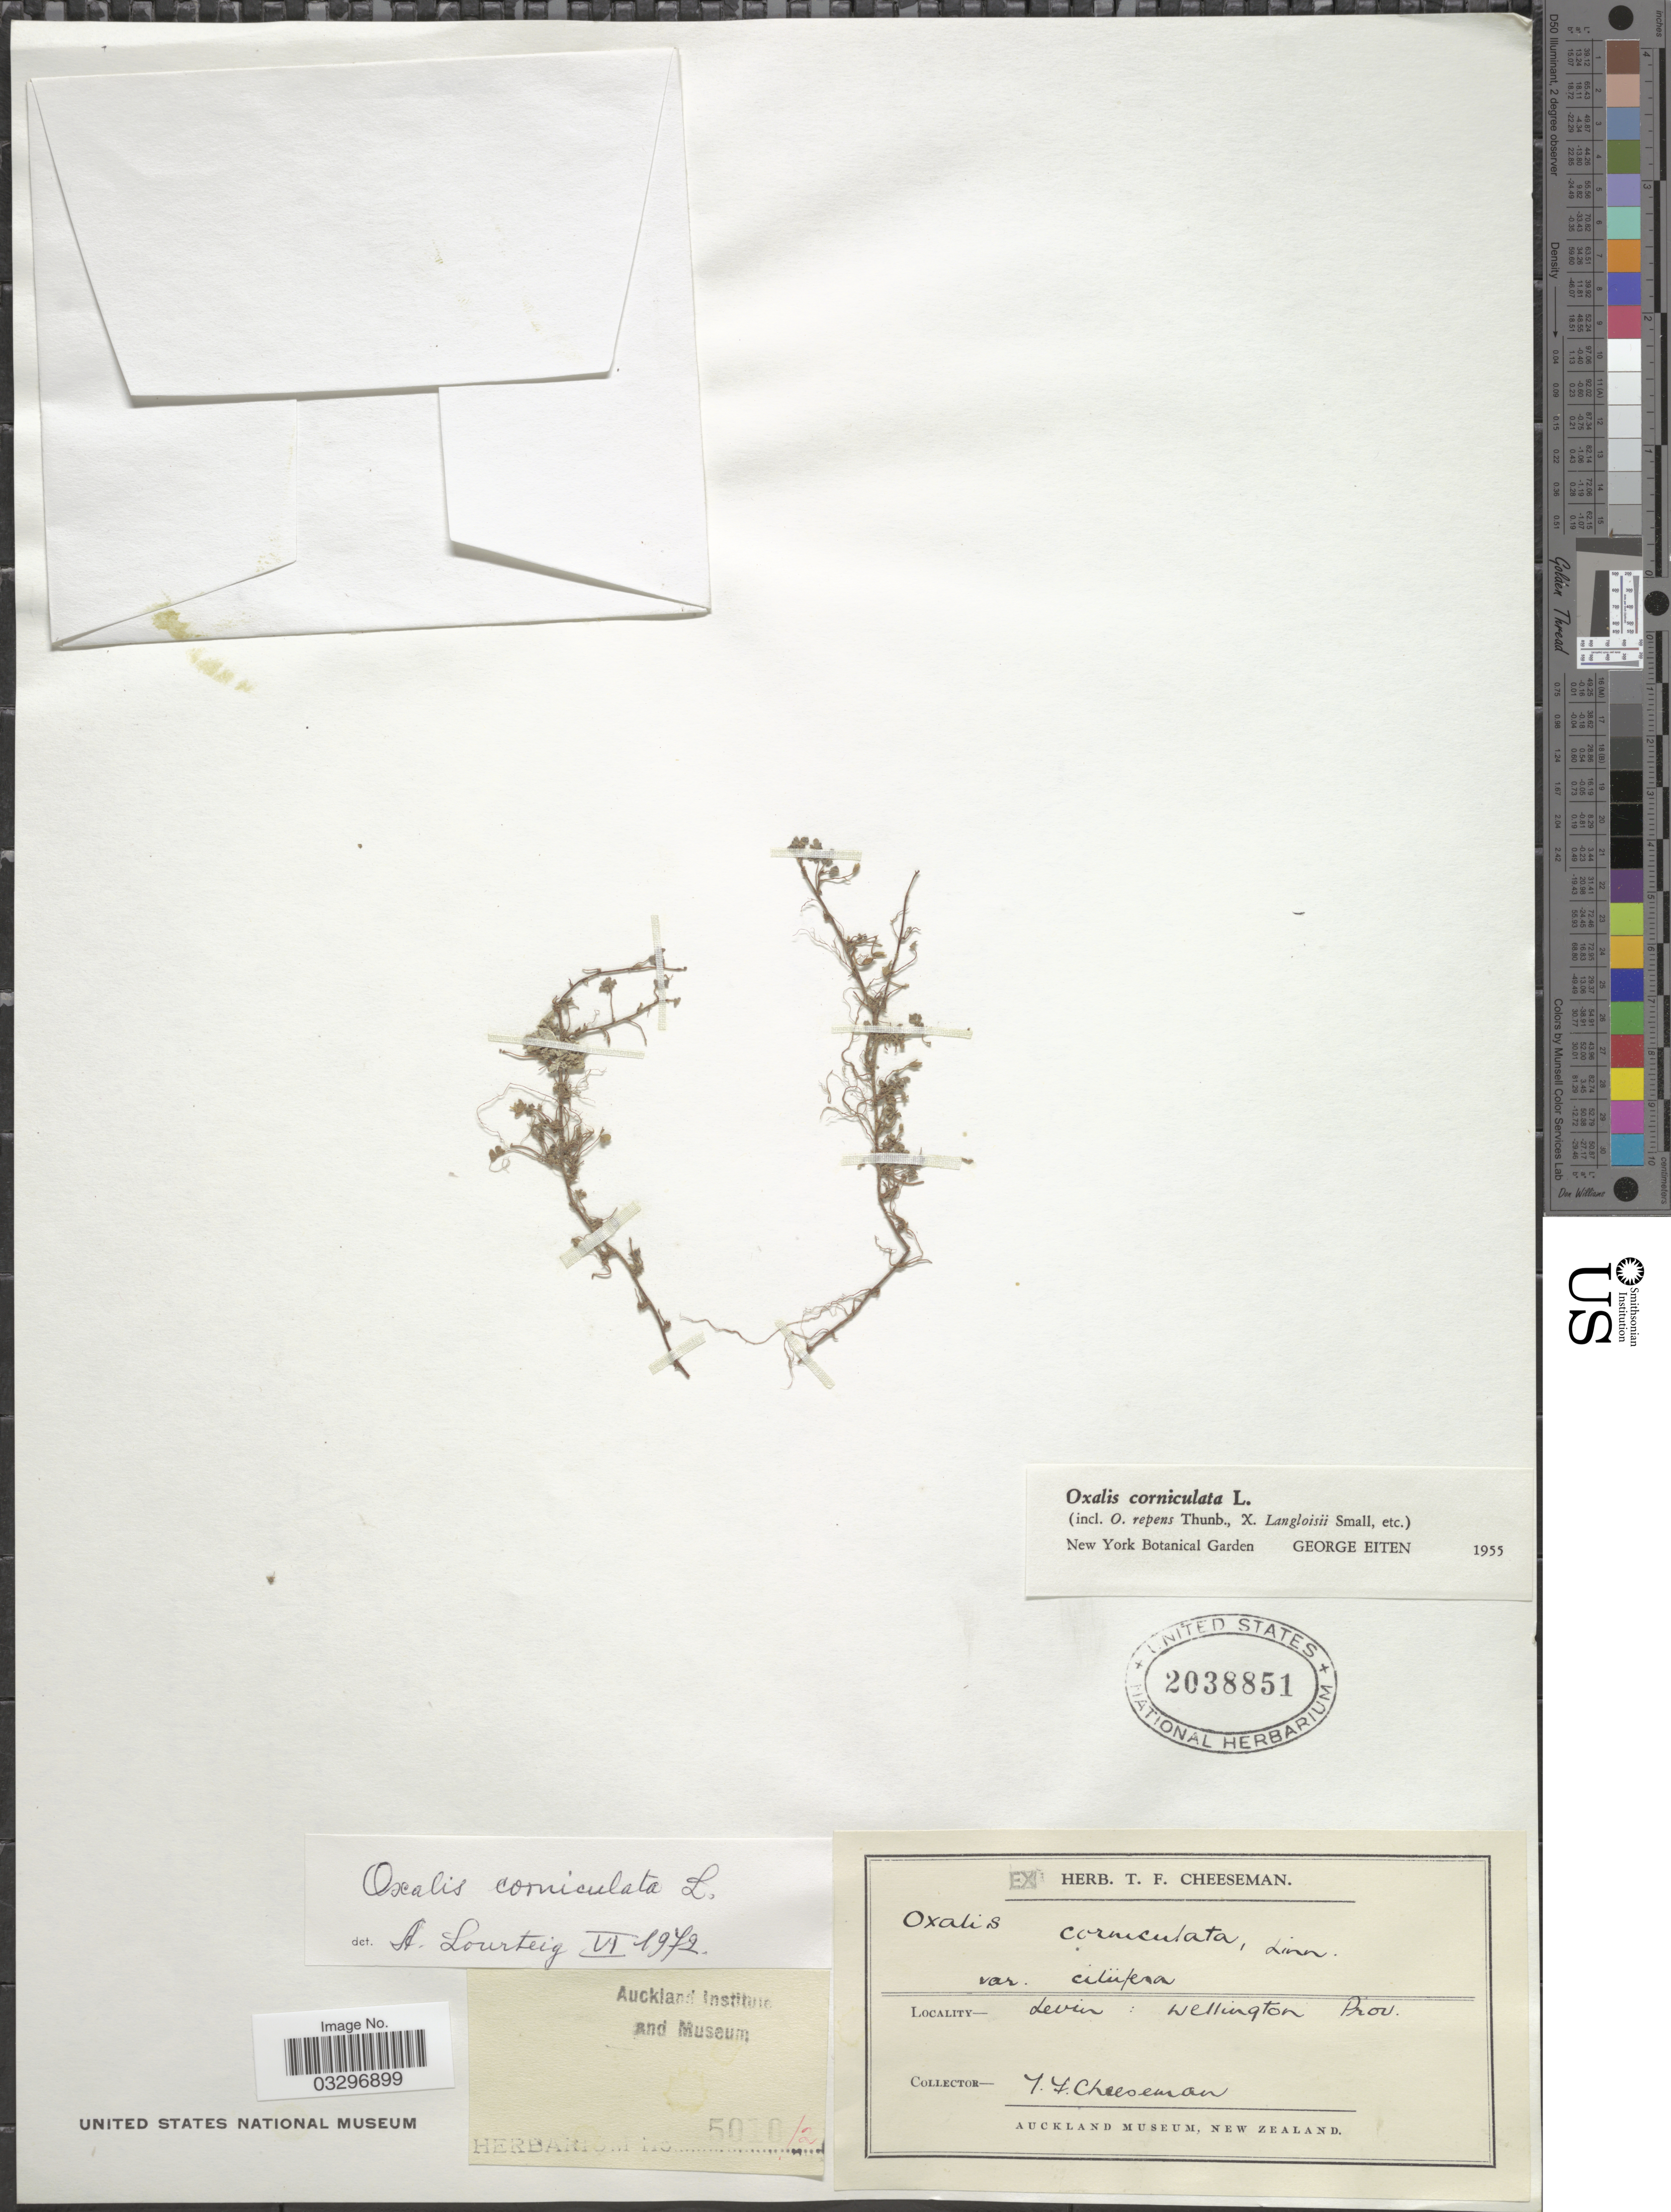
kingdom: Plantae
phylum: Tracheophyta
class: Magnoliopsida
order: Oxalidales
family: Oxalidaceae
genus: Oxalis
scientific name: Oxalis corniculata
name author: L.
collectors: T. F. Cheeseman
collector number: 5010/2?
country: New Zealand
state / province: Wellington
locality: Levin : Wellington Prov.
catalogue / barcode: US 2038851